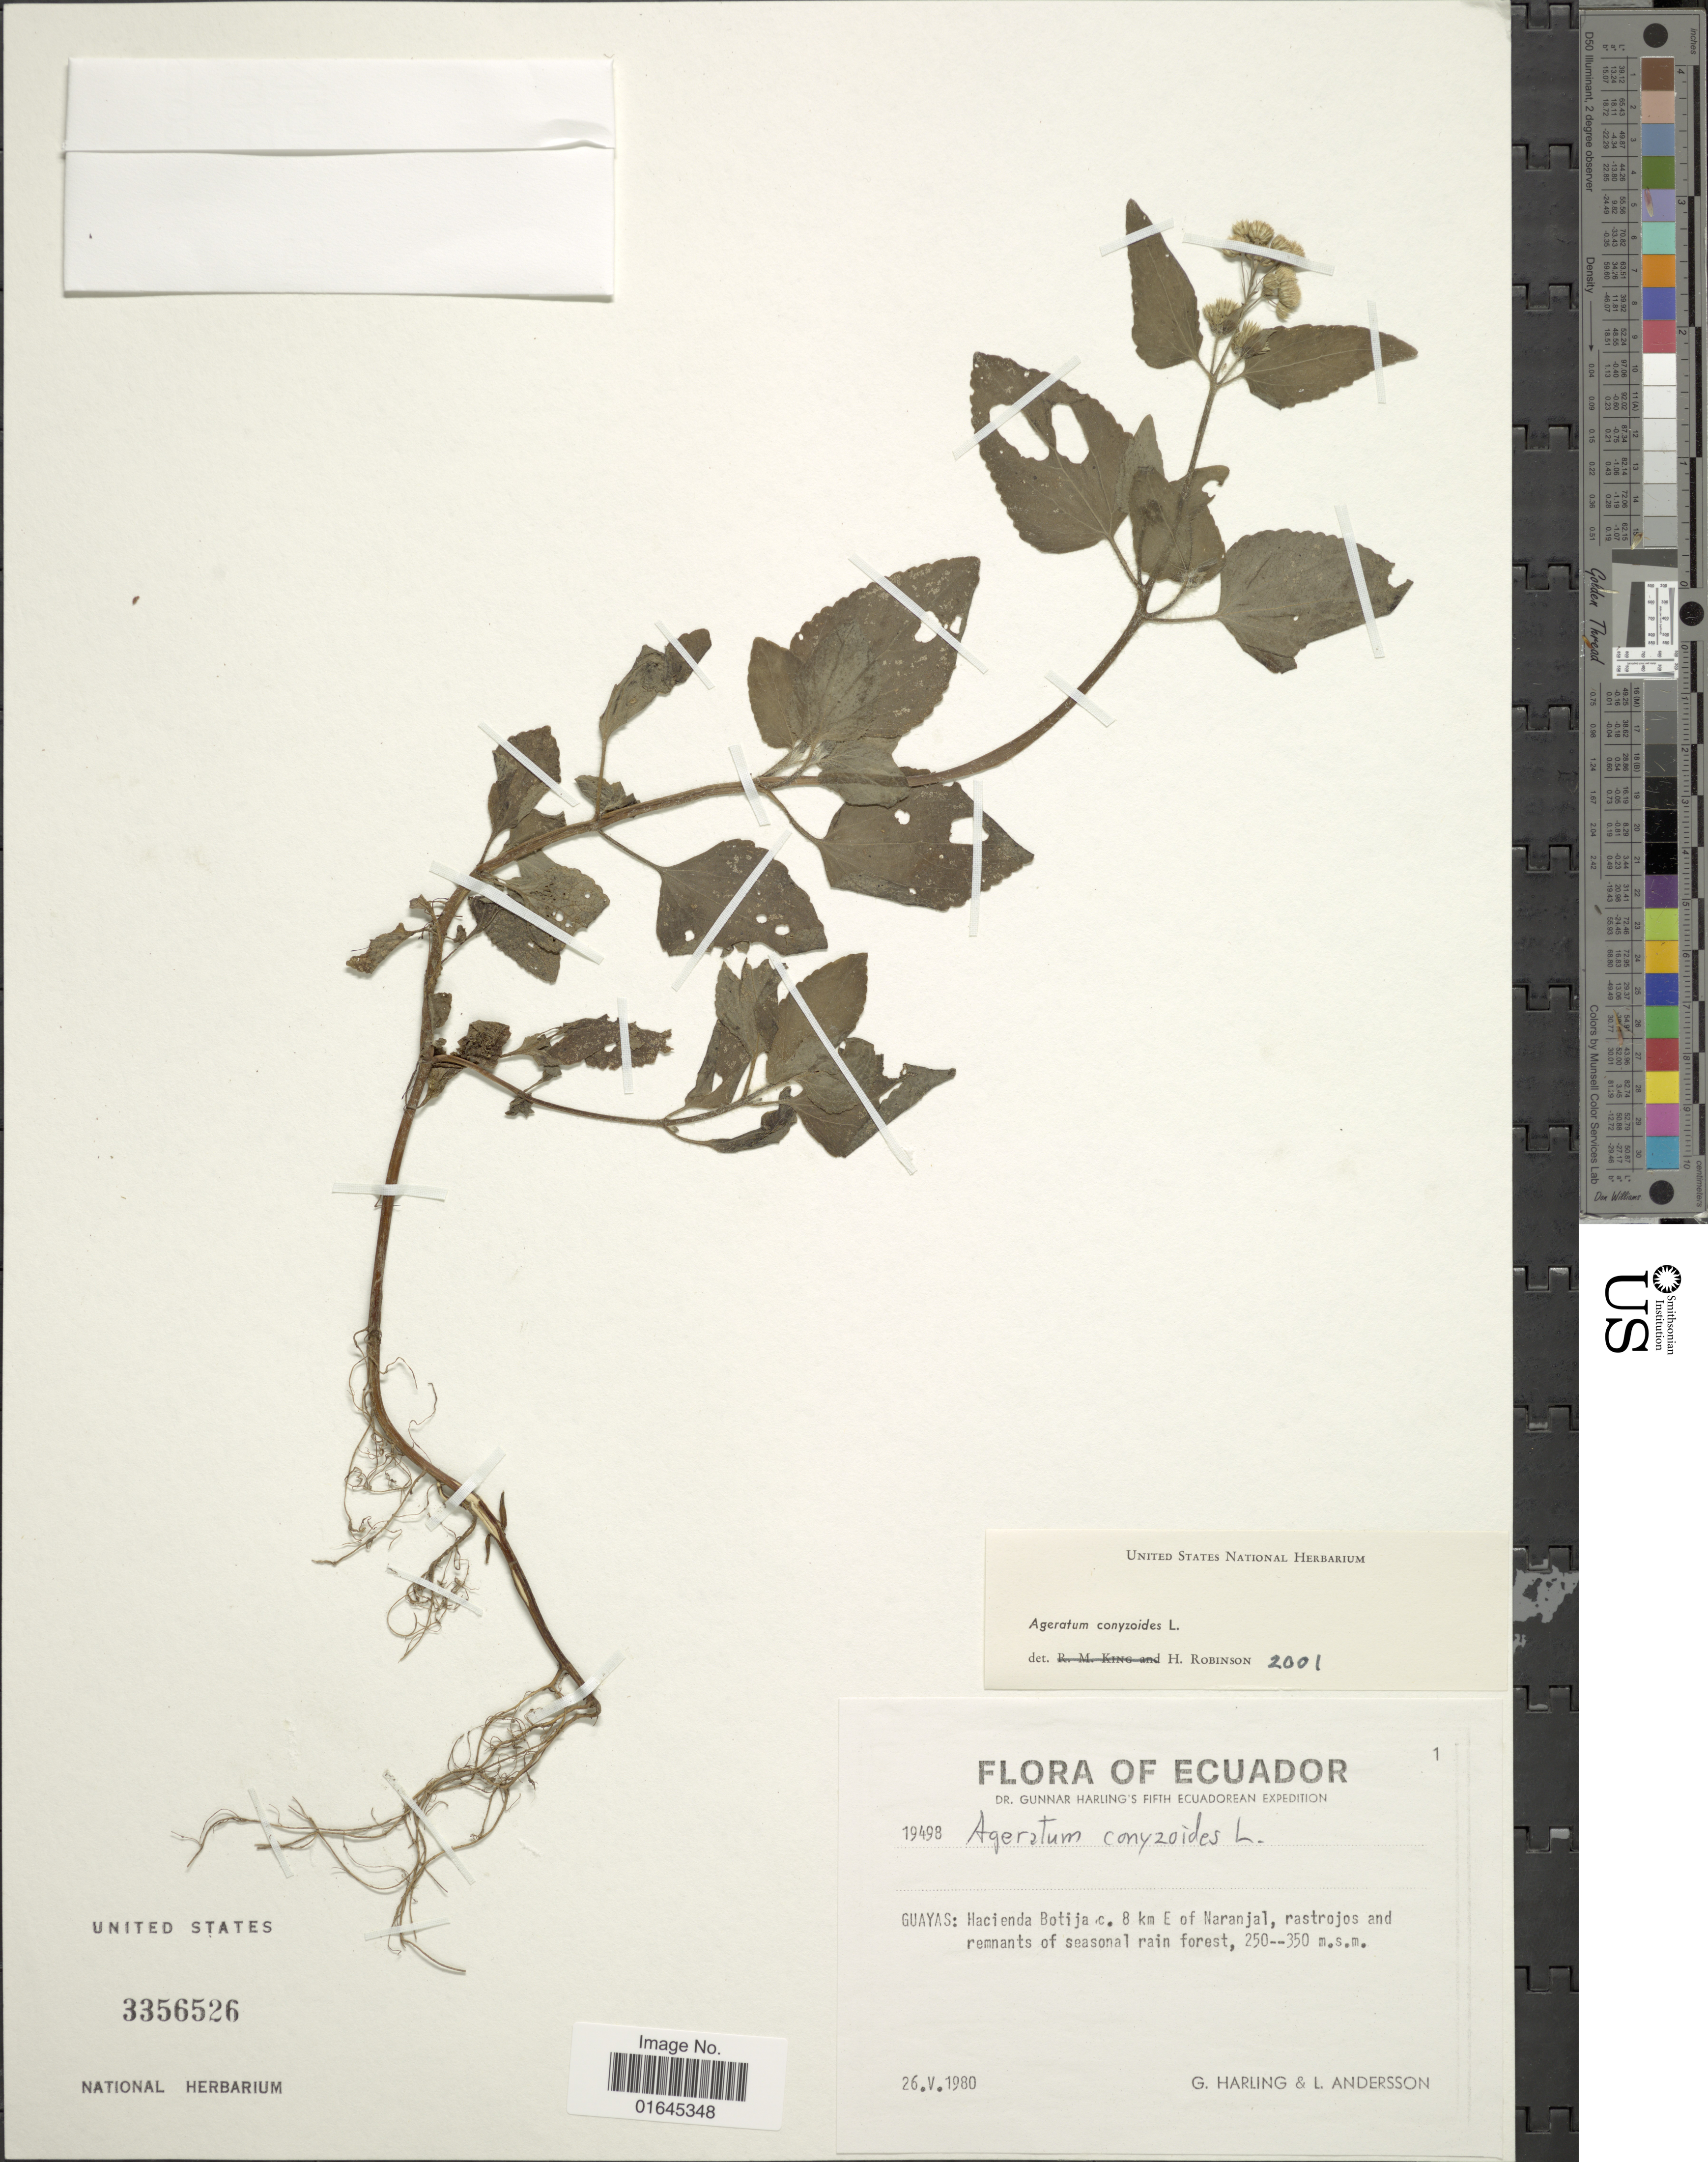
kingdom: Plantae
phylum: Tracheophyta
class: Magnoliopsida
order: Asterales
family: Asteraceae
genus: Ageratum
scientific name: Ageratum conyzoides subsp. conyzoides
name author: L.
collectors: G. Harling & L. Andersson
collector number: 19498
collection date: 1980-05-26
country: Ecuador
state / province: Guayas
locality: Hacienda Botija, c. 8 km E of Naranjal, rastrojos and remnants of seasonal rain forest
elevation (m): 250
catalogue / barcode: US 3356526